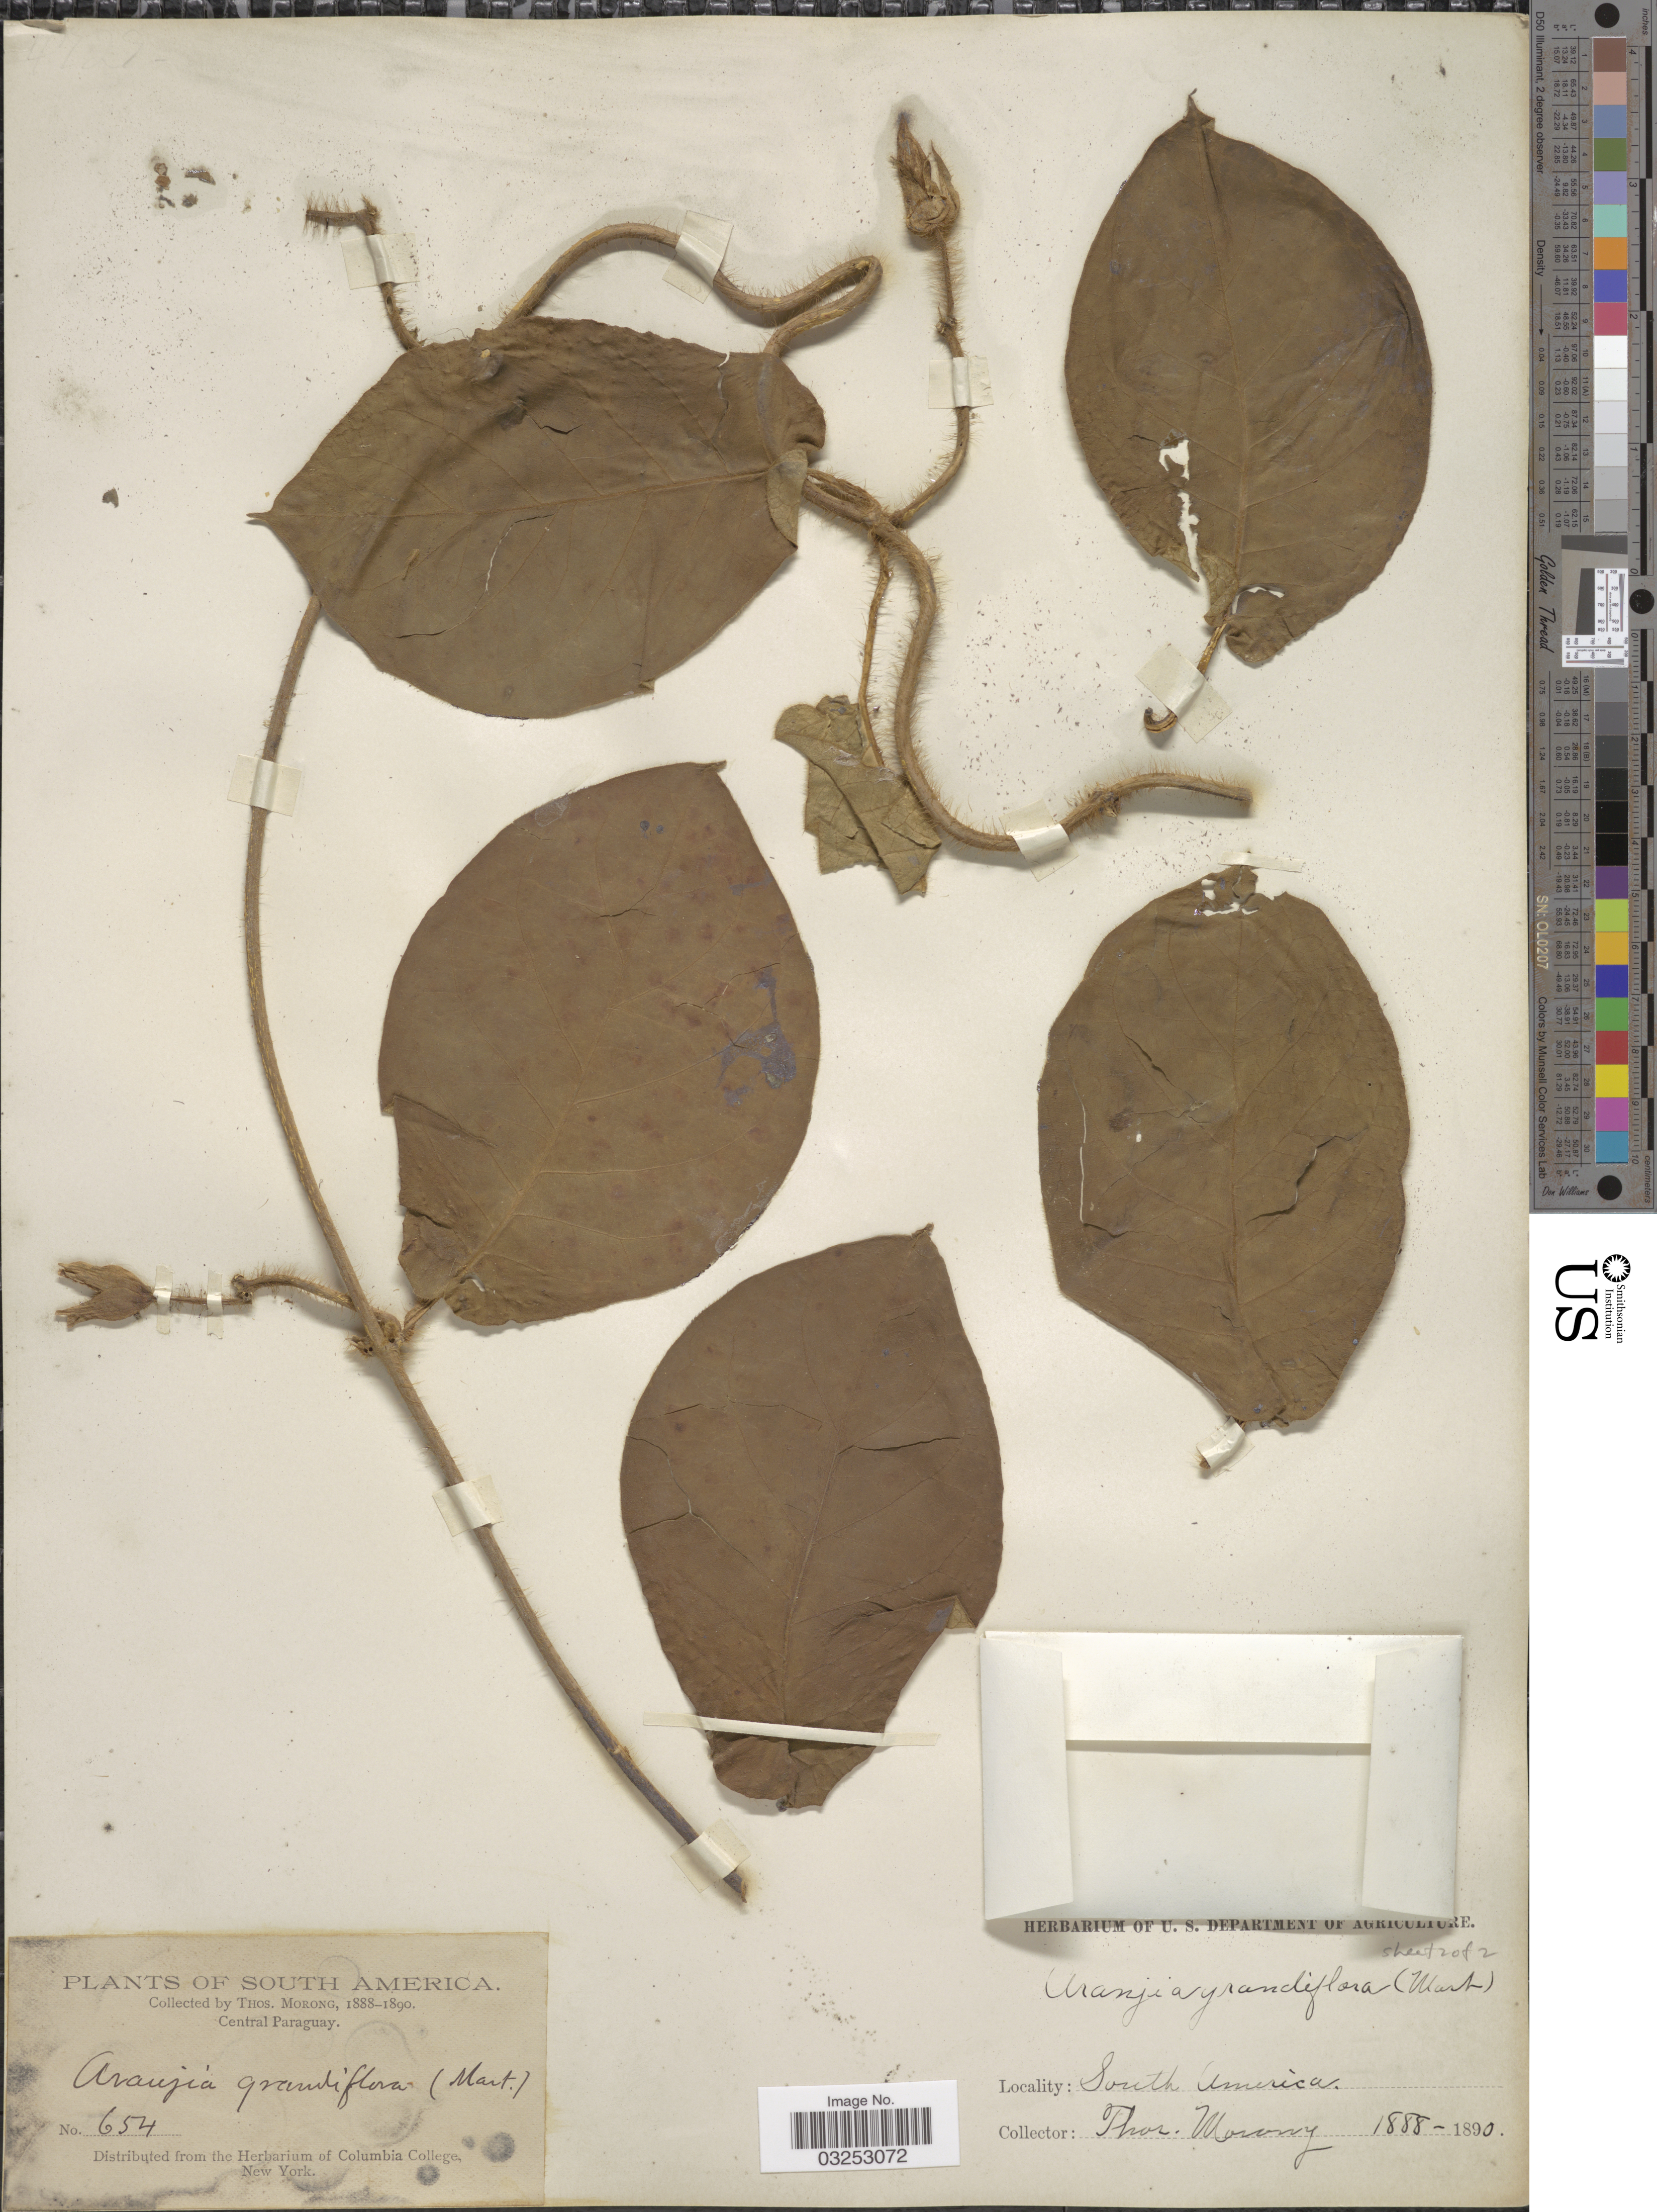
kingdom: Plantae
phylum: Tracheophyta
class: Magnoliopsida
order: Gentianales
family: Apocynaceae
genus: Schubertia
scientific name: Schubertia grandiflora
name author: Mart.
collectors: ex herb. T. Morong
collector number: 654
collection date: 1888/1890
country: Paraguay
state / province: Central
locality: Central Paraguay.